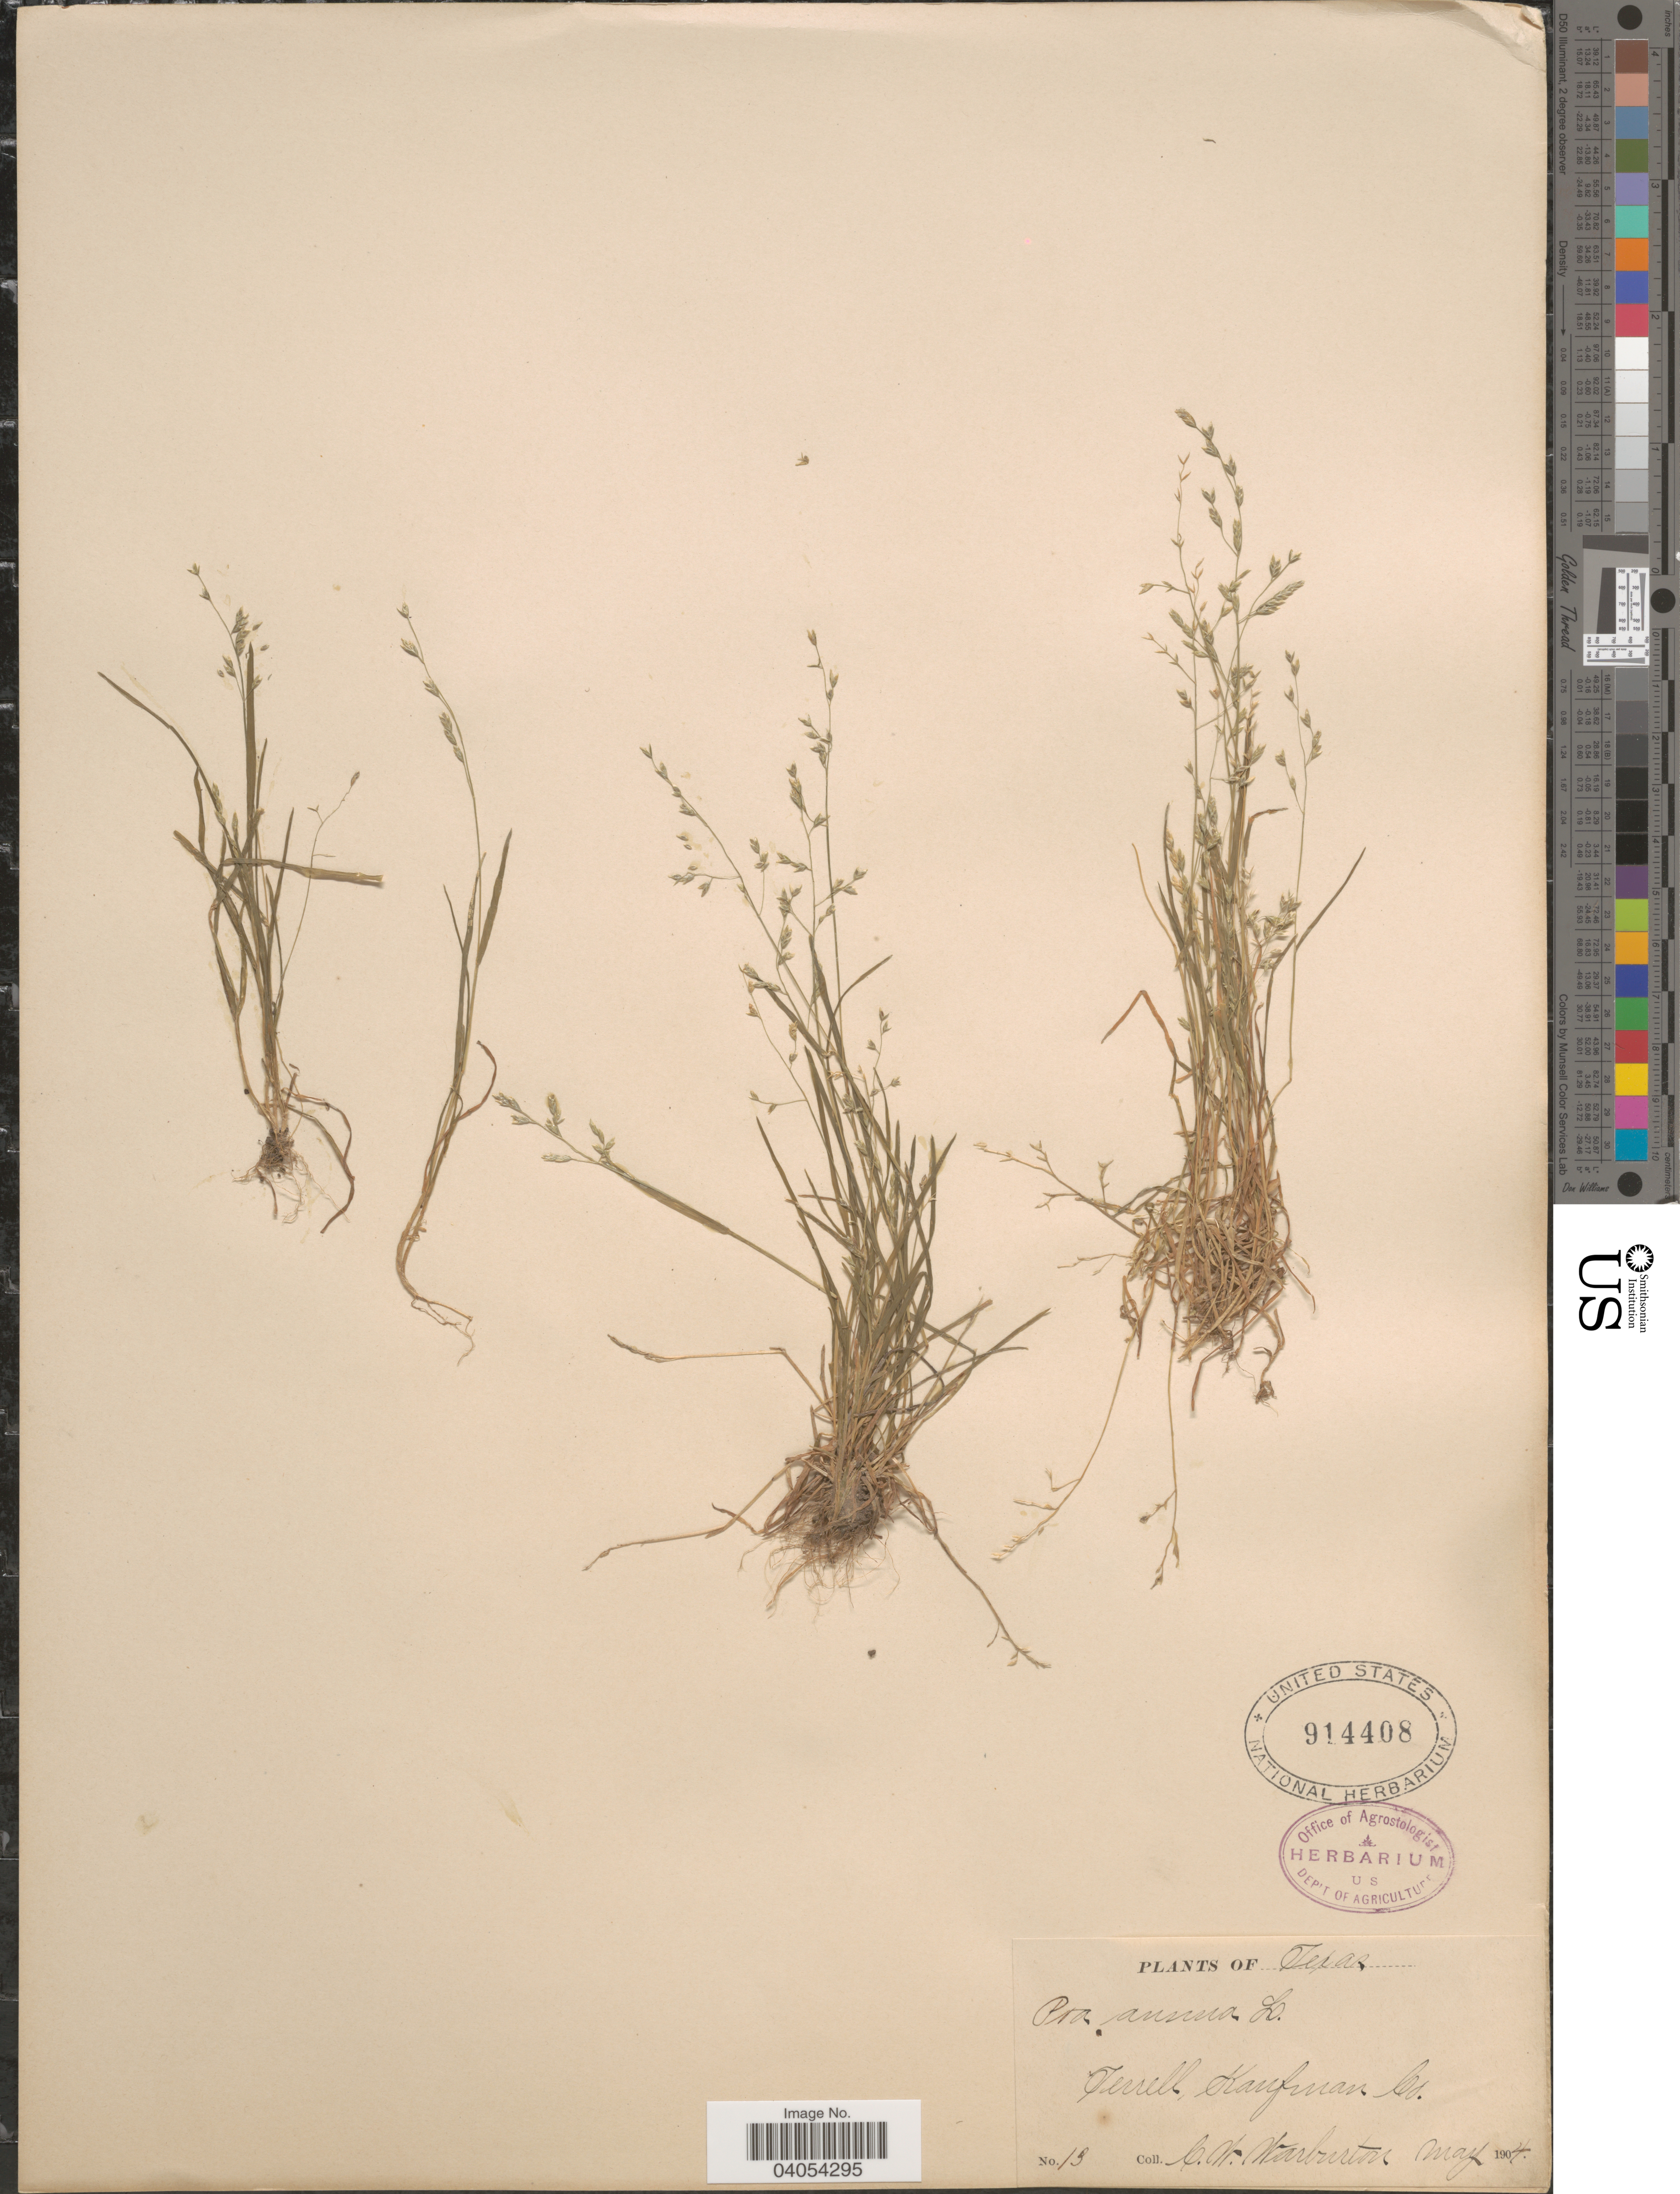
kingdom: Plantae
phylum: Tracheophyta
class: Liliopsida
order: Poales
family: Poaceae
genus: Poa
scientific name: Poa annua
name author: L.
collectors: C. Warburton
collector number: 13*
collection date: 1904-05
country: United States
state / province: Texas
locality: Terrell Kaufman Co.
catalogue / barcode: US 914408